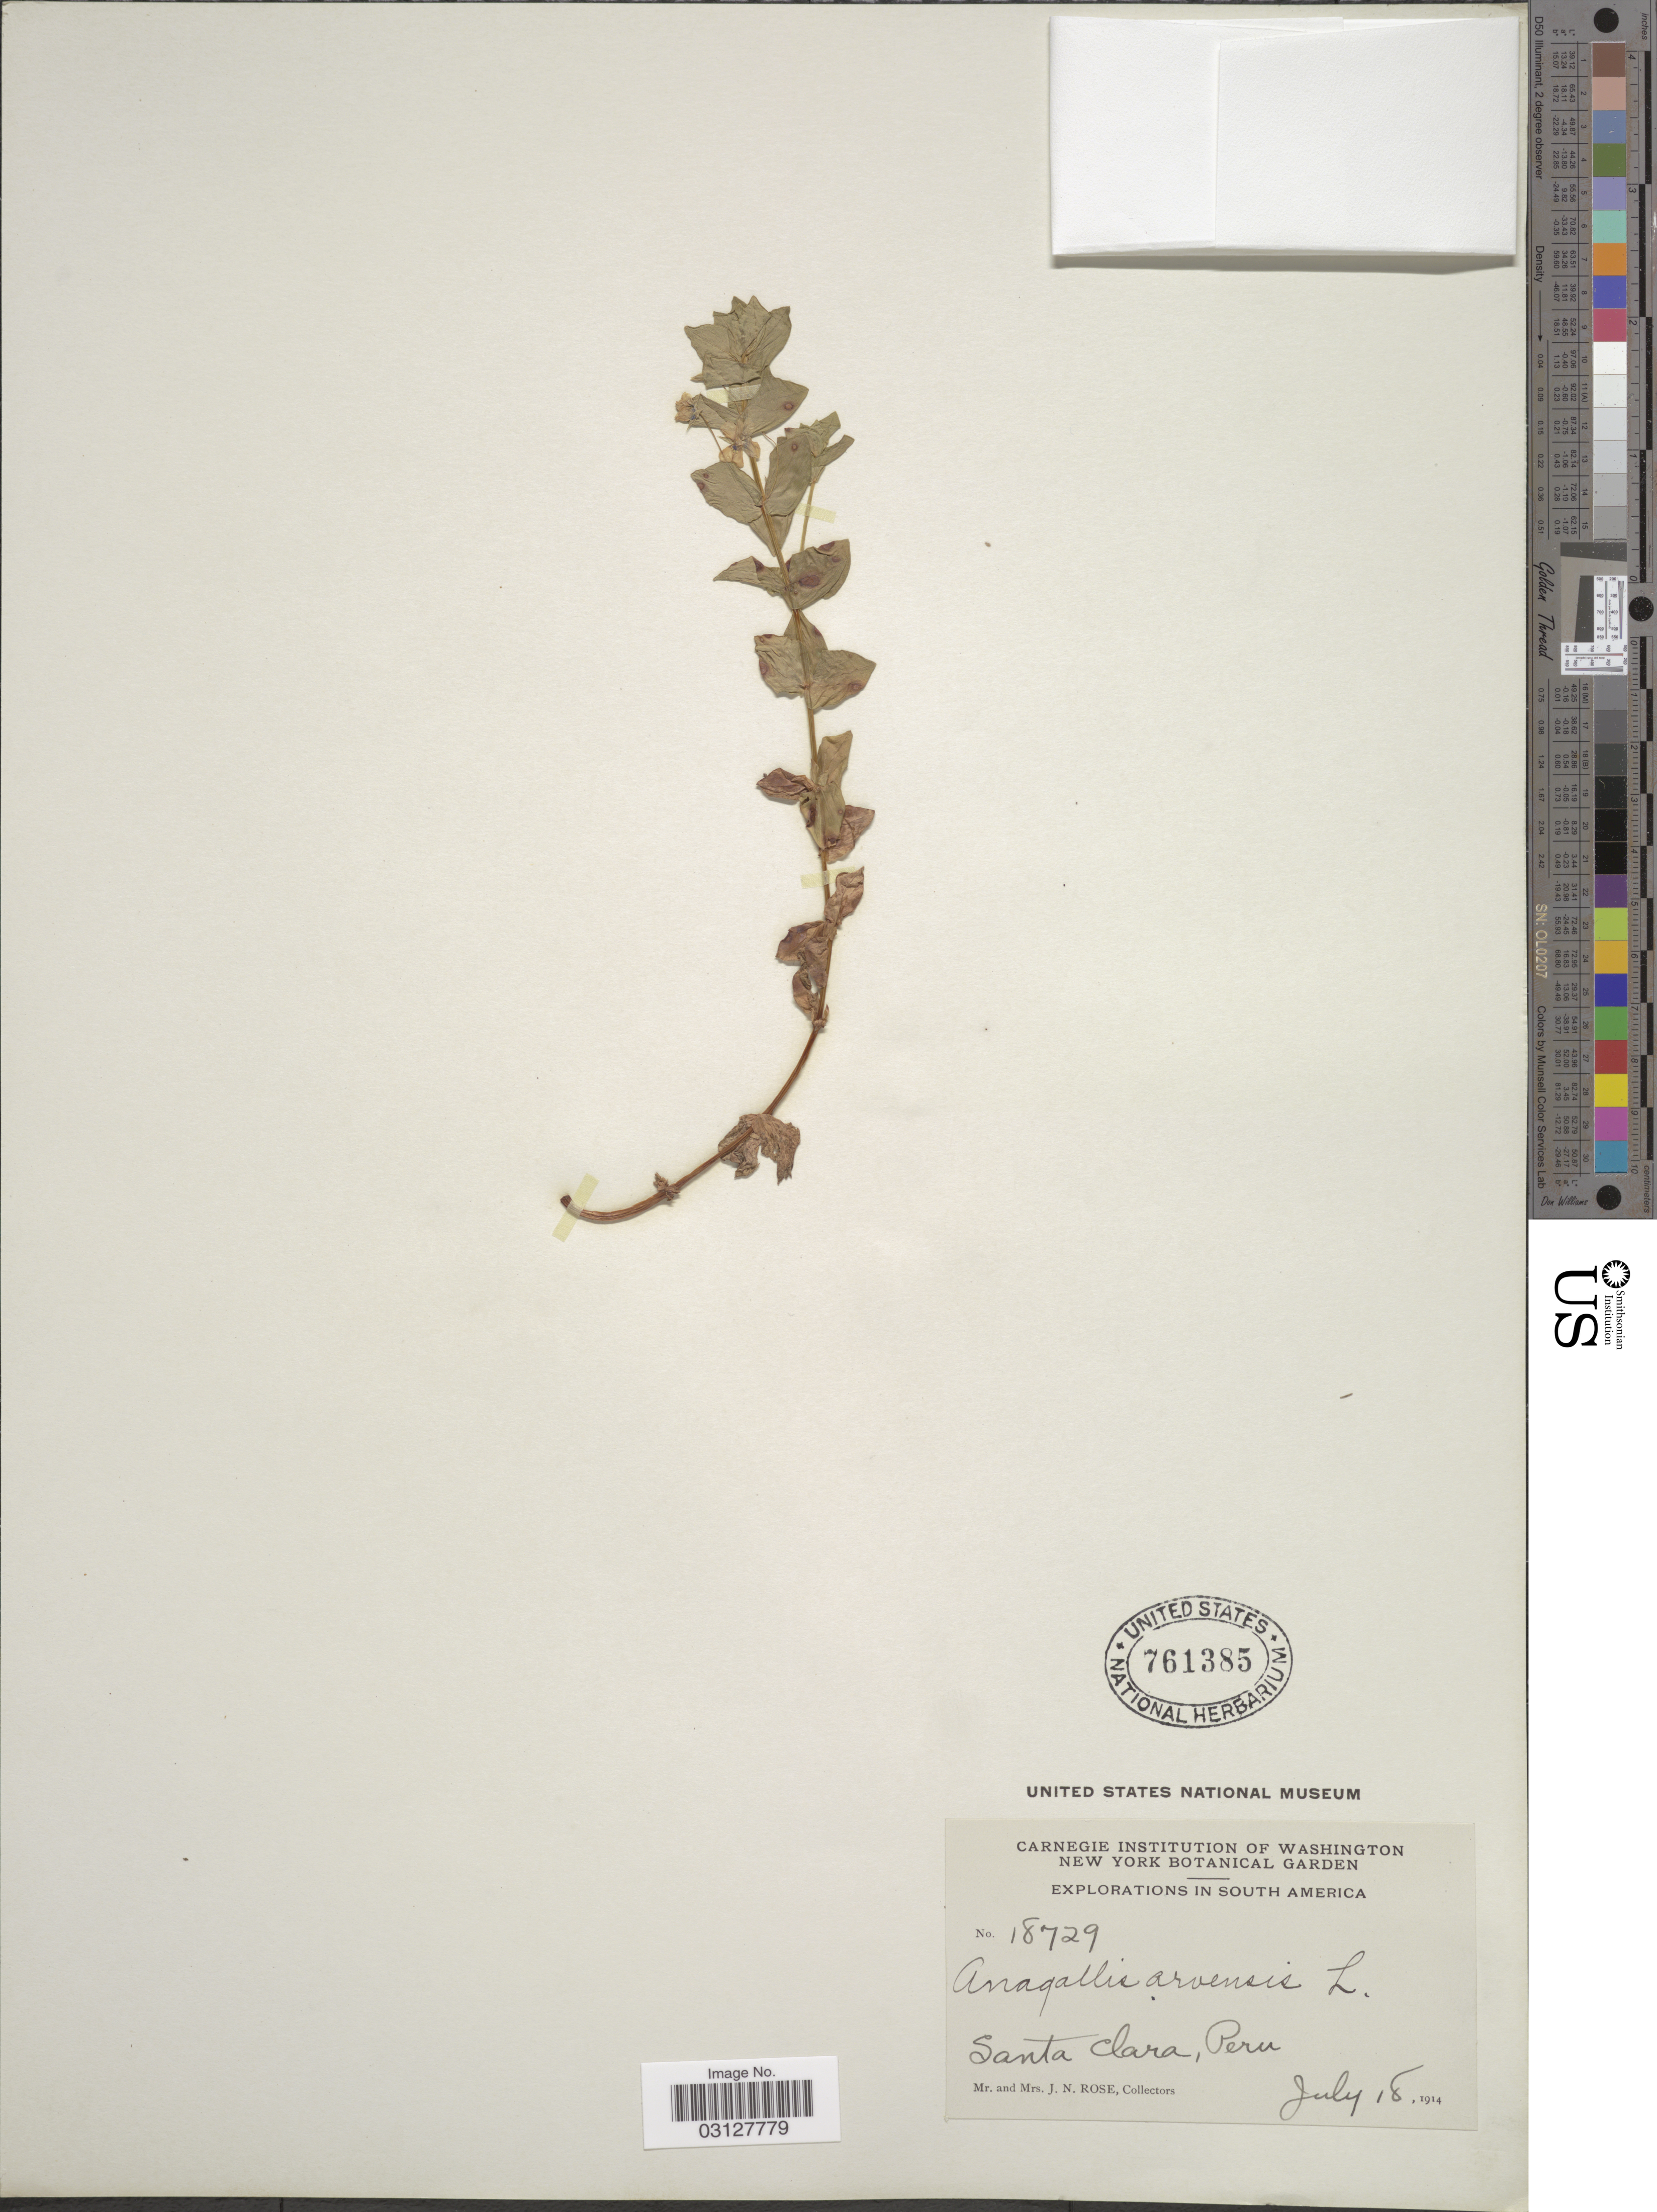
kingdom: Plantae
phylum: Tracheophyta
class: Magnoliopsida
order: Ericales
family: Primulaceae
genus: Anagallis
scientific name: Anagallis arvensis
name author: L.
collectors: J. N. Rose & L. B. Rose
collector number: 18729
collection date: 1914-07-18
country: Peru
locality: Santa Clara.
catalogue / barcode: US 761385